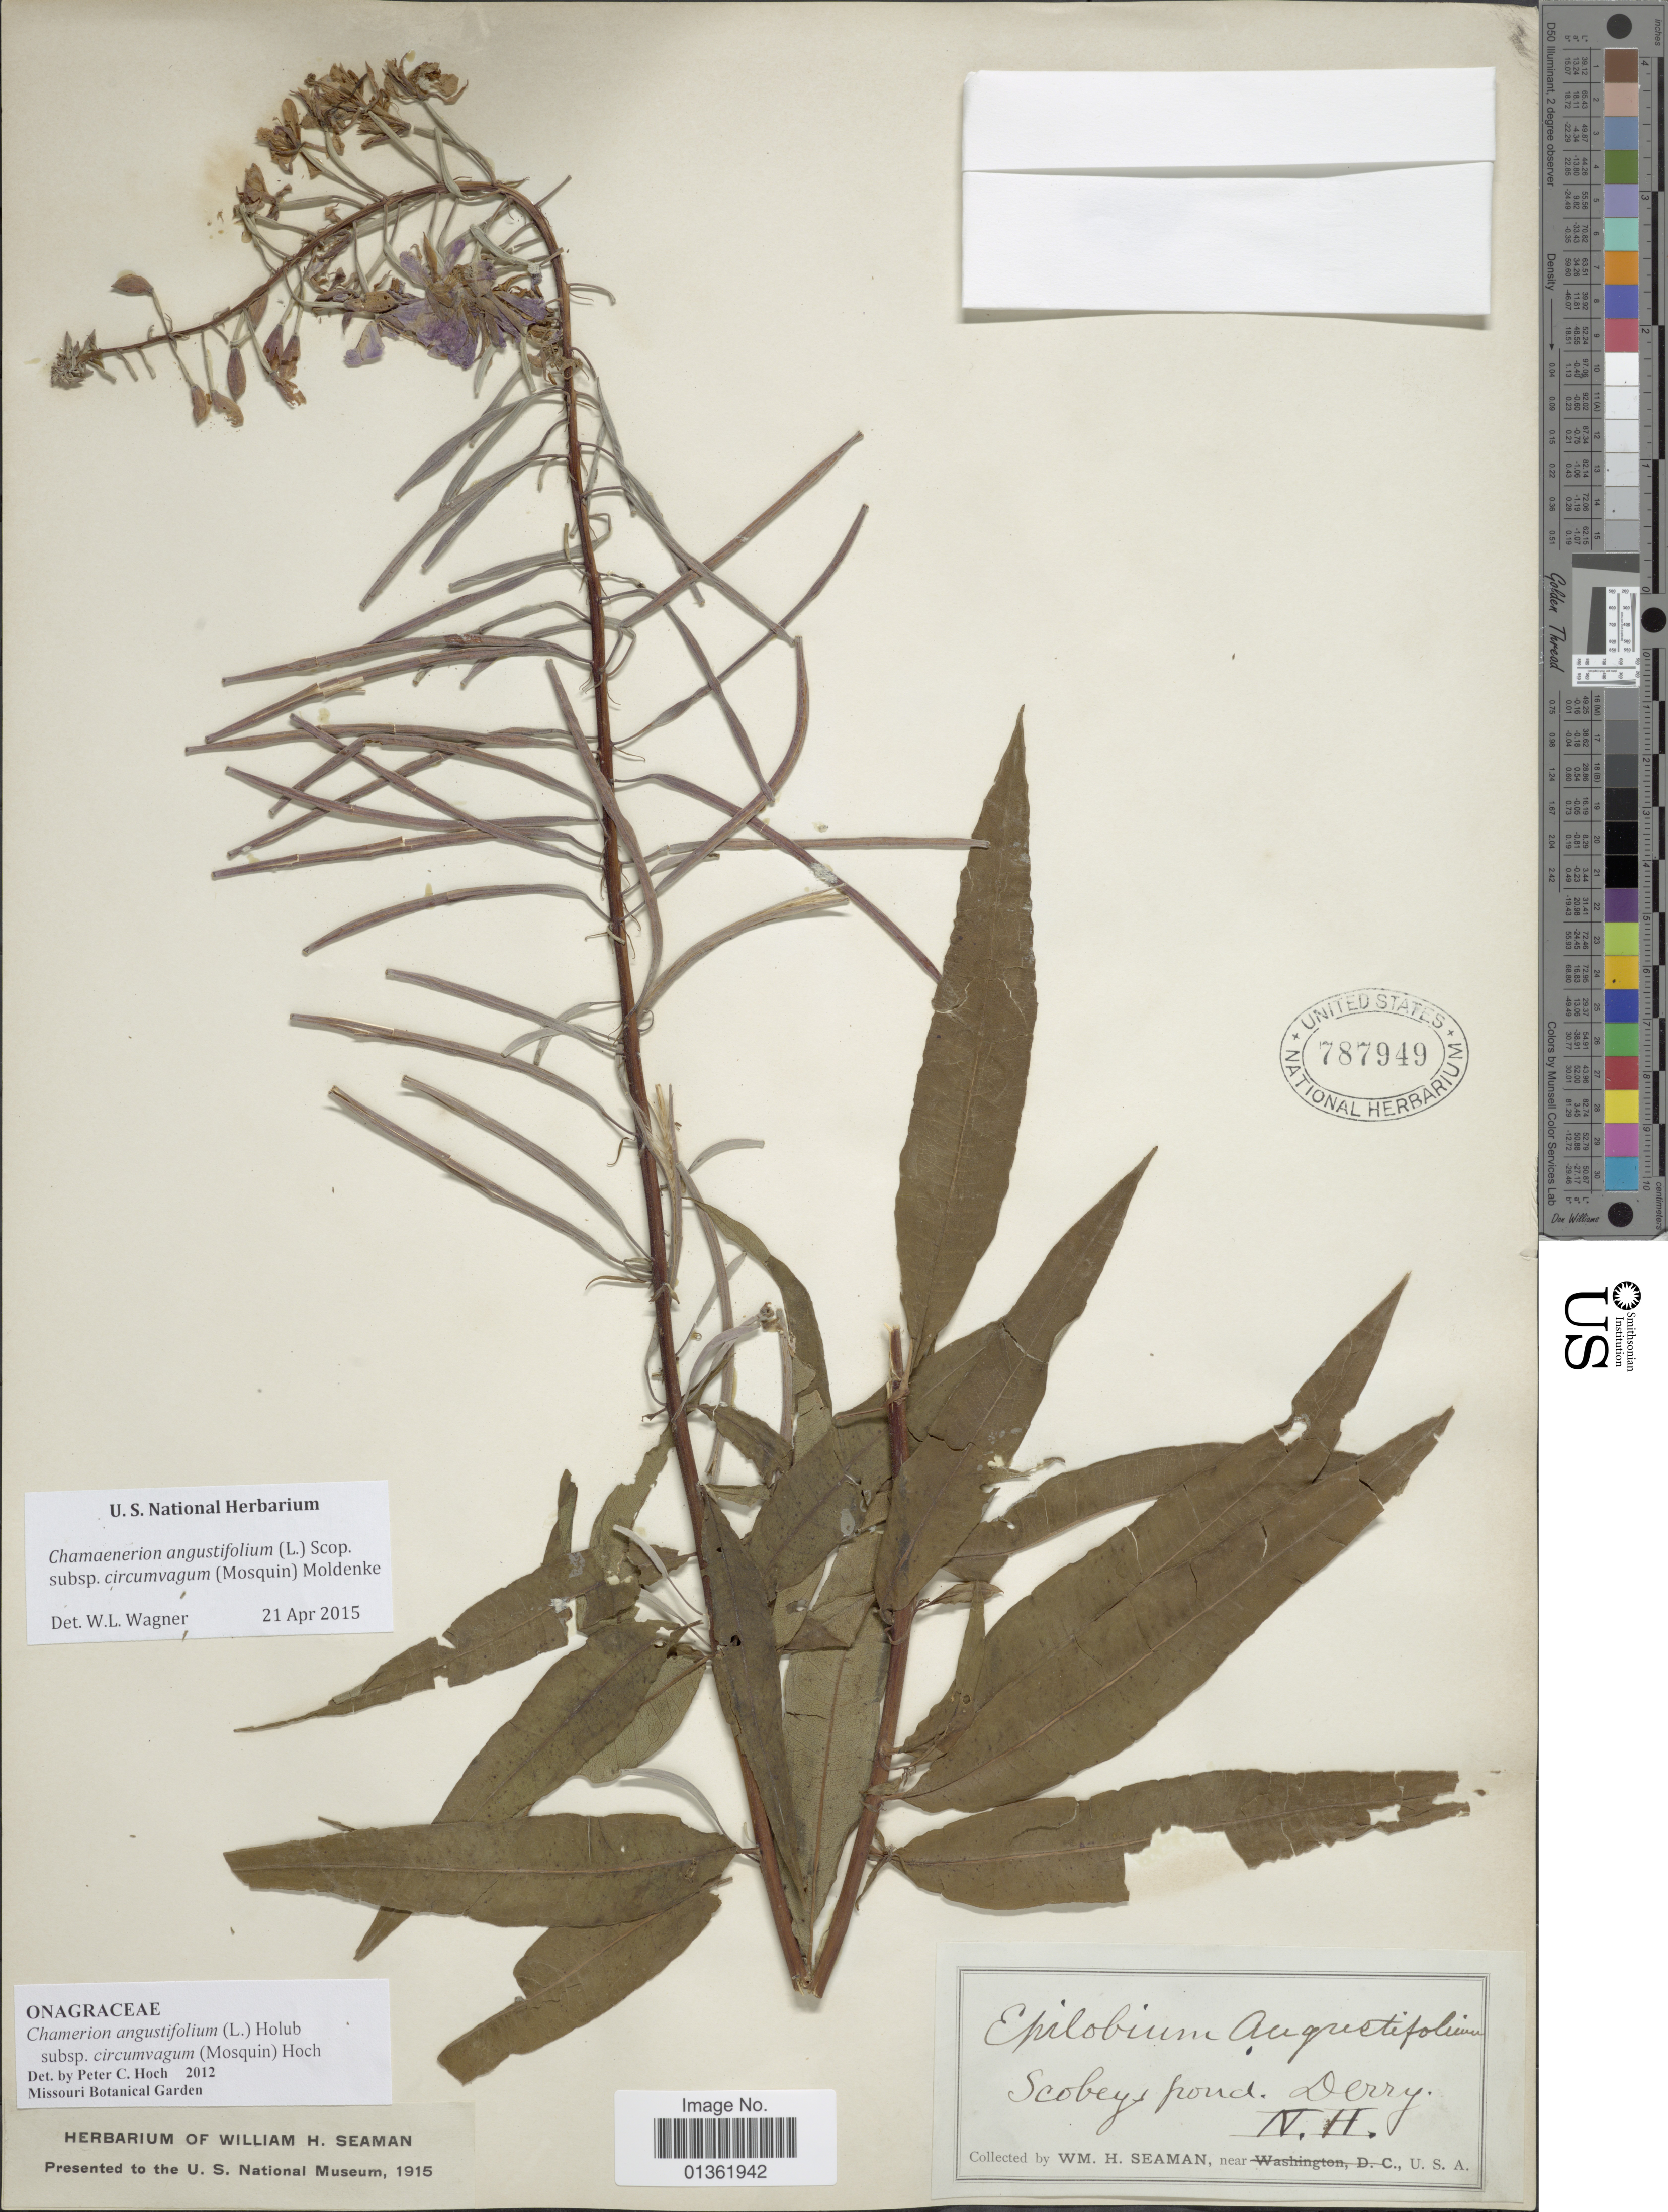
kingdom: Plantae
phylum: Tracheophyta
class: Magnoliopsida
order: Myrtales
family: Onagraceae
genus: Chamaenerion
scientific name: Chamaenerion angustifolium subsp. circumvagum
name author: (Mosquin) Moldenke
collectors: W. Seaman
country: United States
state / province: New Hampshire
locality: Scobeys pond, Derry.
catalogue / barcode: US 787949